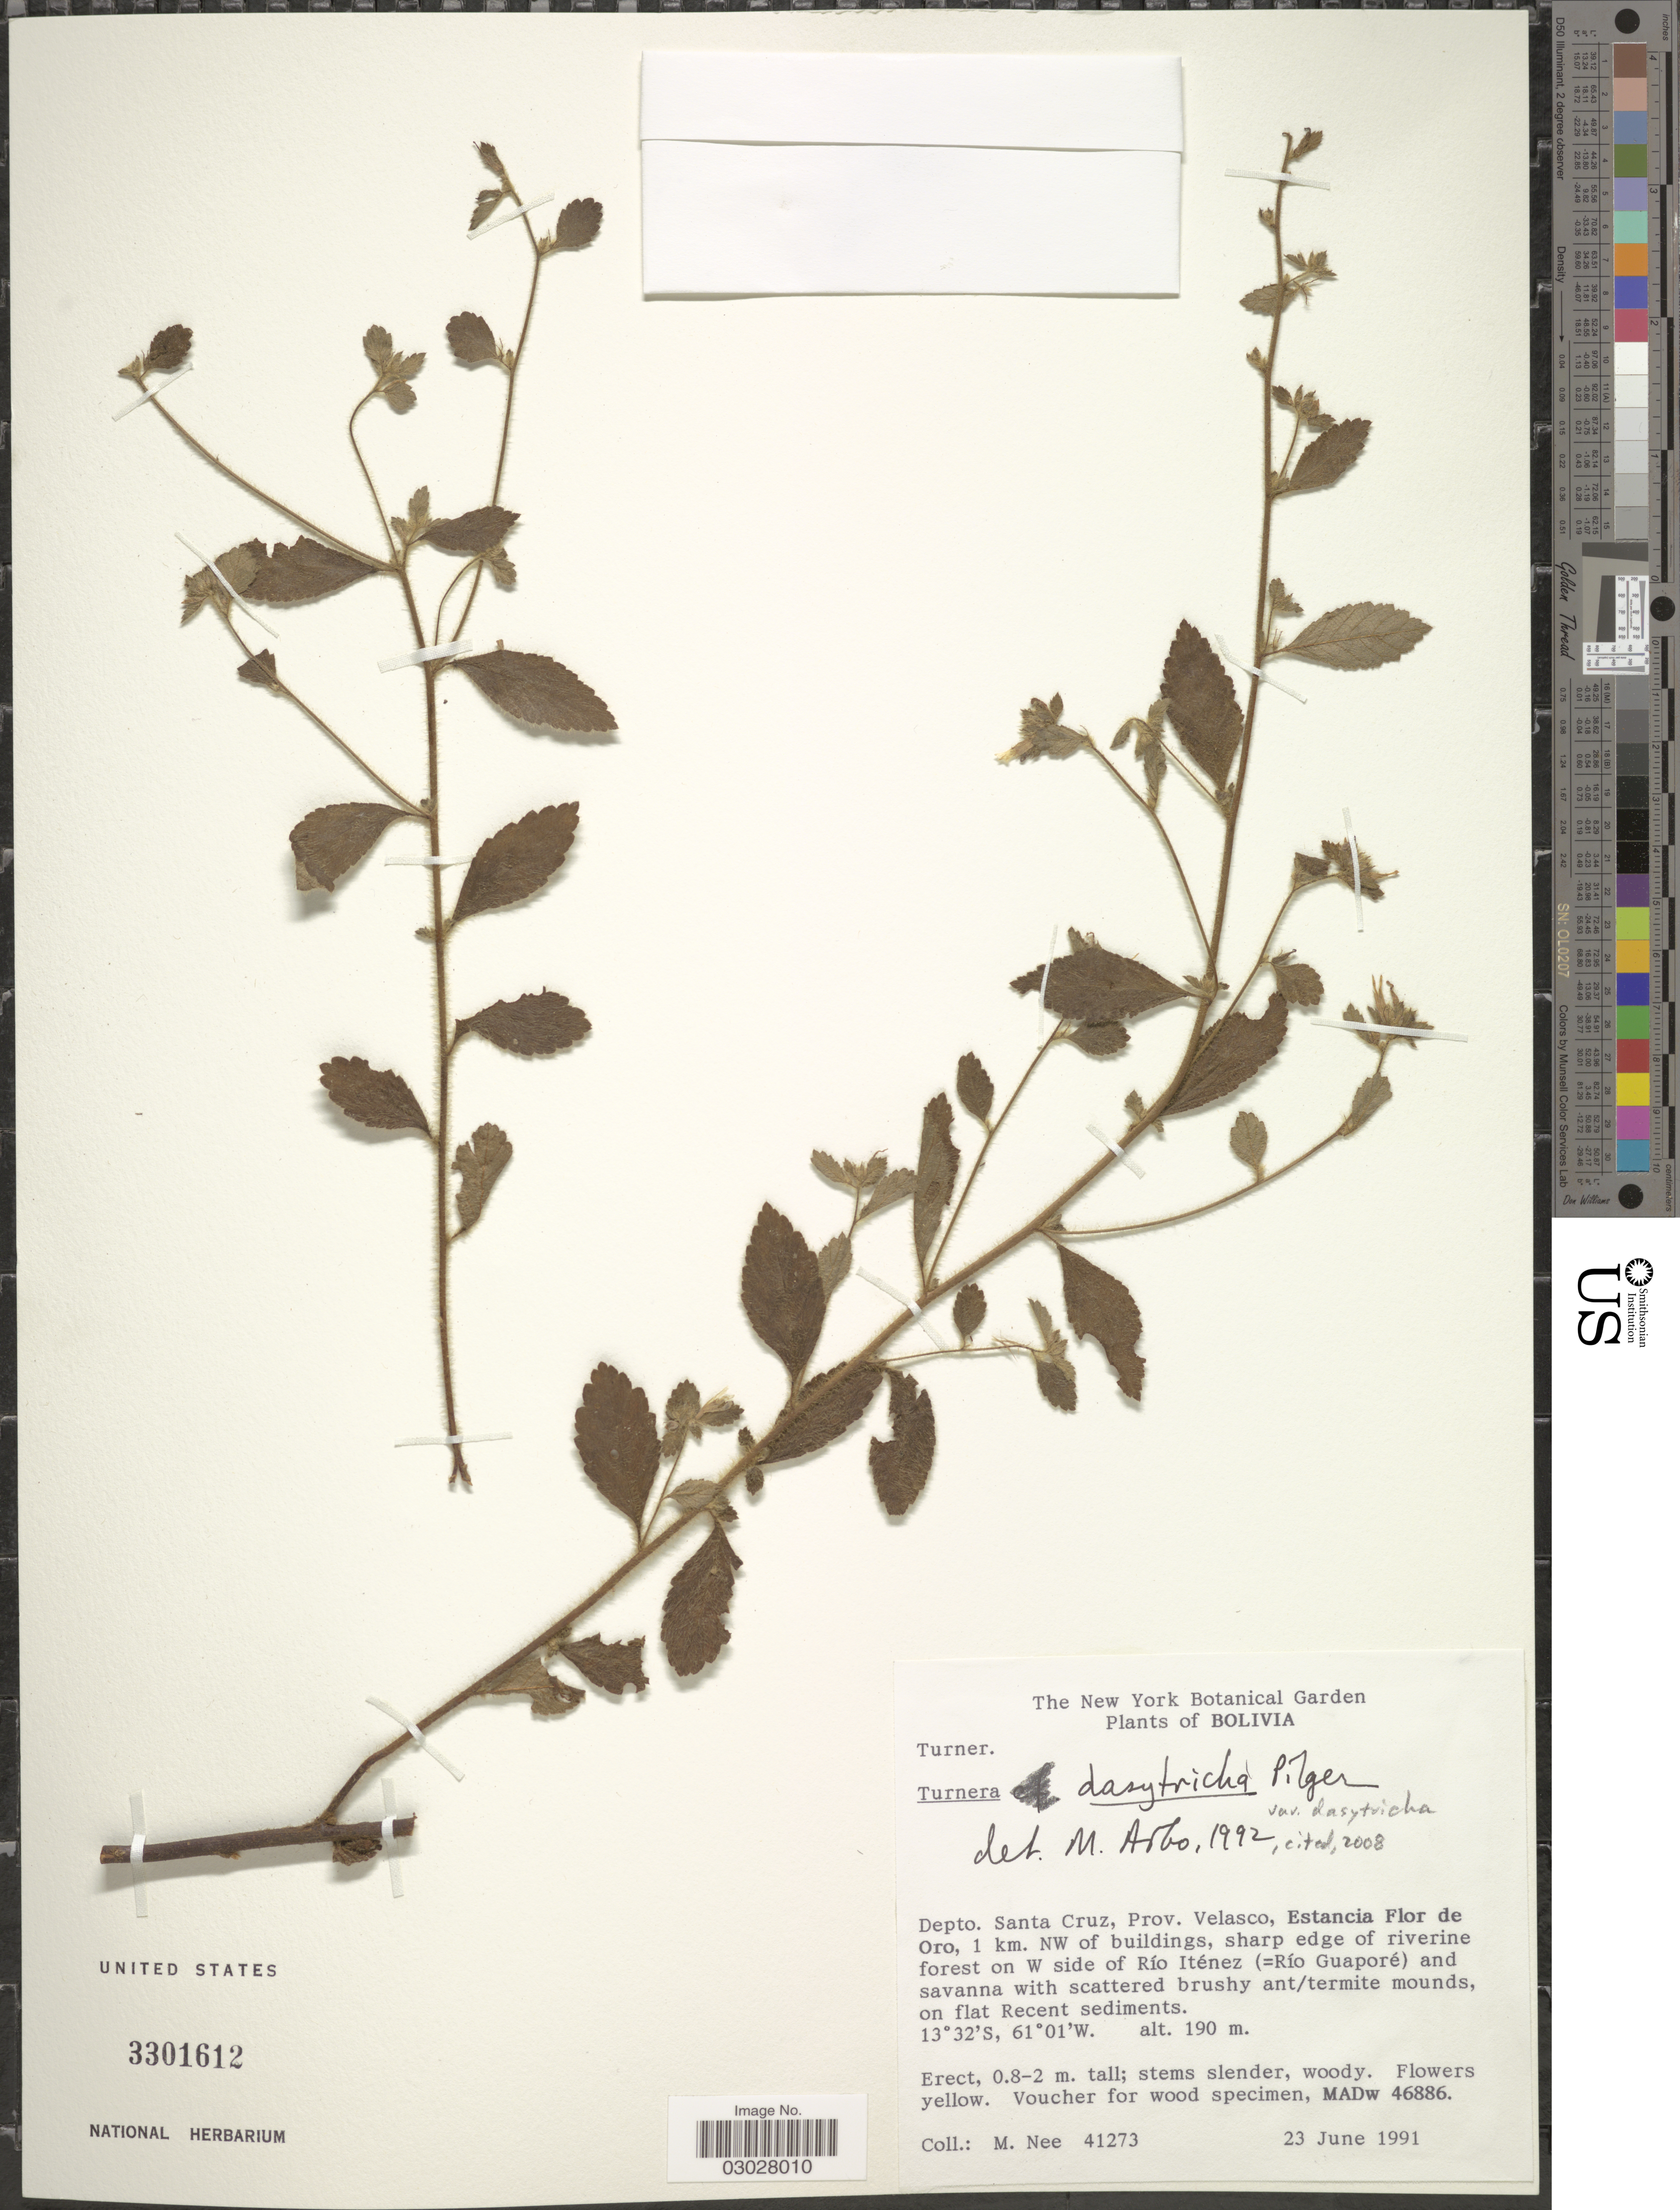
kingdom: Plantae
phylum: Tracheophyta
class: Magnoliopsida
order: Malpighiales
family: Turneraceae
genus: Turnera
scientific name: Turnera dasytricha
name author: Pilg.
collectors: M. Nee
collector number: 41273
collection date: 1991-06-23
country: Bolivia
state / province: Santa Cruz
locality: Depto. Santa Cruz, Prov. Velasco, Estancia Flor de Oro, 1 km. NW of buildings, sharp edge of riverine forest on W side of Río Iténez (= Río Guaporé).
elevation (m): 190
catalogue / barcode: US 3301612